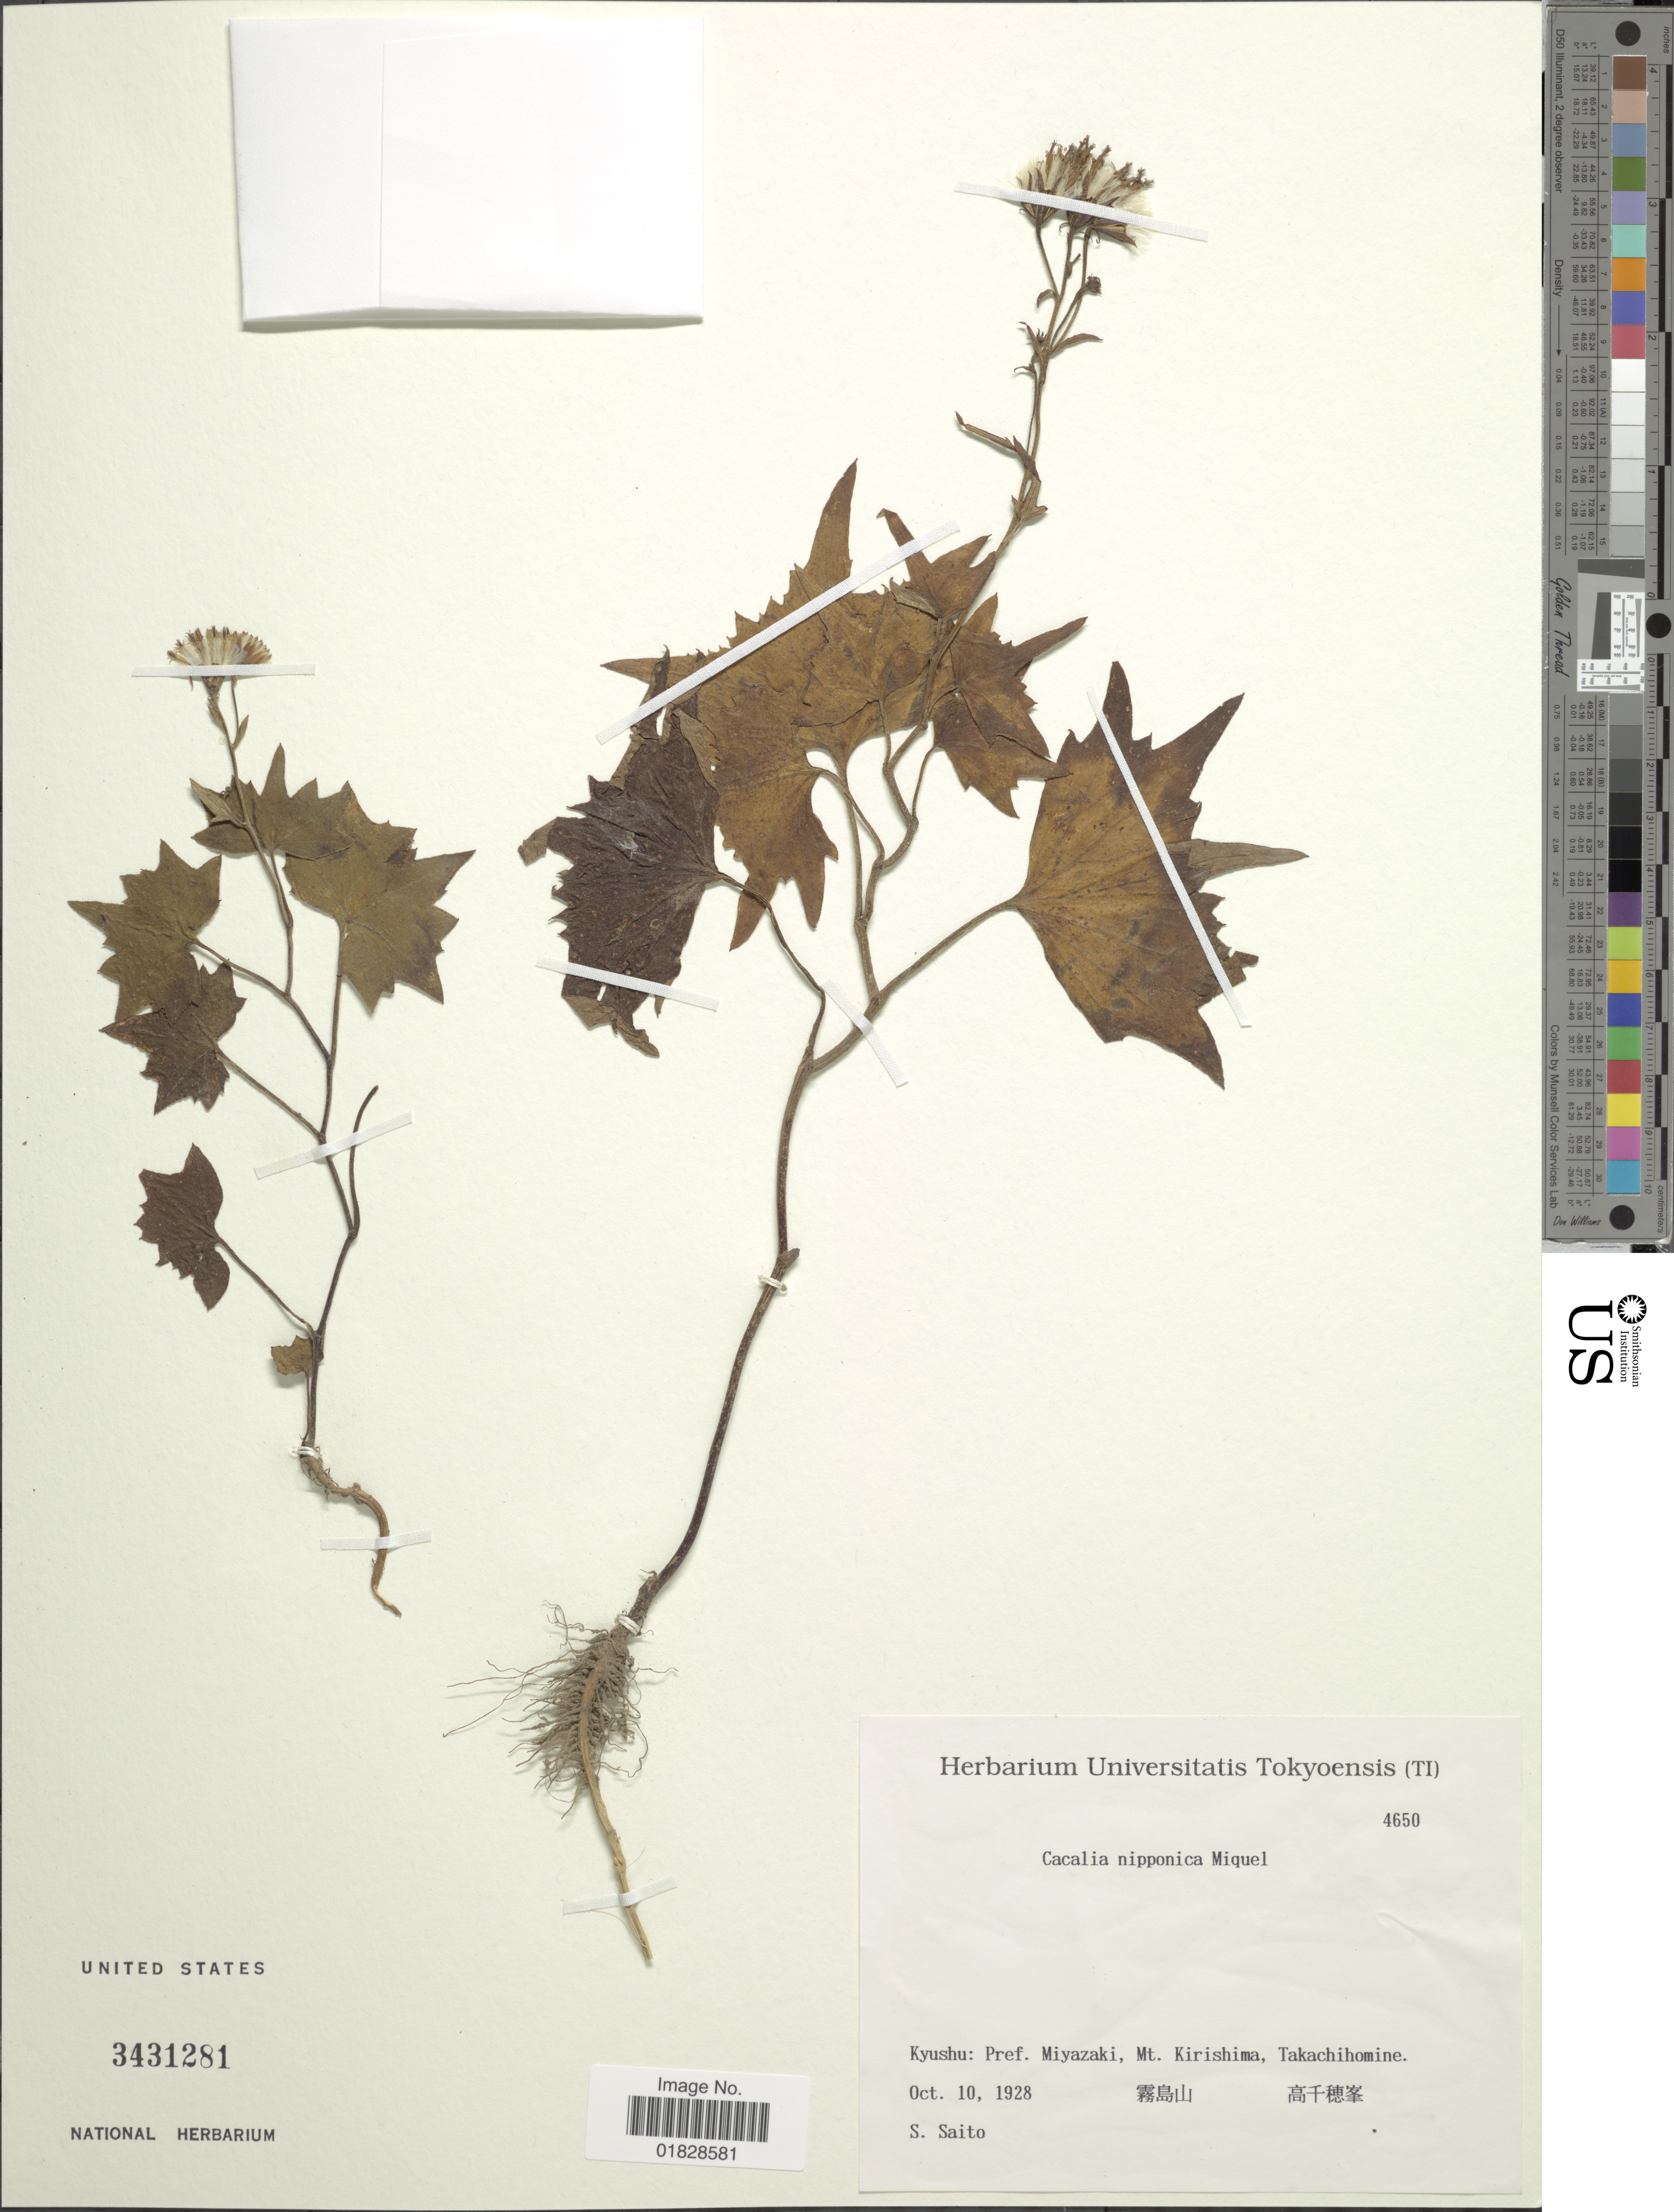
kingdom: Plantae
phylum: Tracheophyta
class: Magnoliopsida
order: Asterales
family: Asteraceae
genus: Parasenecio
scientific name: Parasenecio nipponicus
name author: (Miq.) H. Koyama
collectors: S. Saito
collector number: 4650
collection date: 1928-10-10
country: Japan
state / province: Miyazaki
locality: Kyushu: Pref. Miyazaka, Mt. Kirishima, Takachihomine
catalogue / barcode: US 3431281